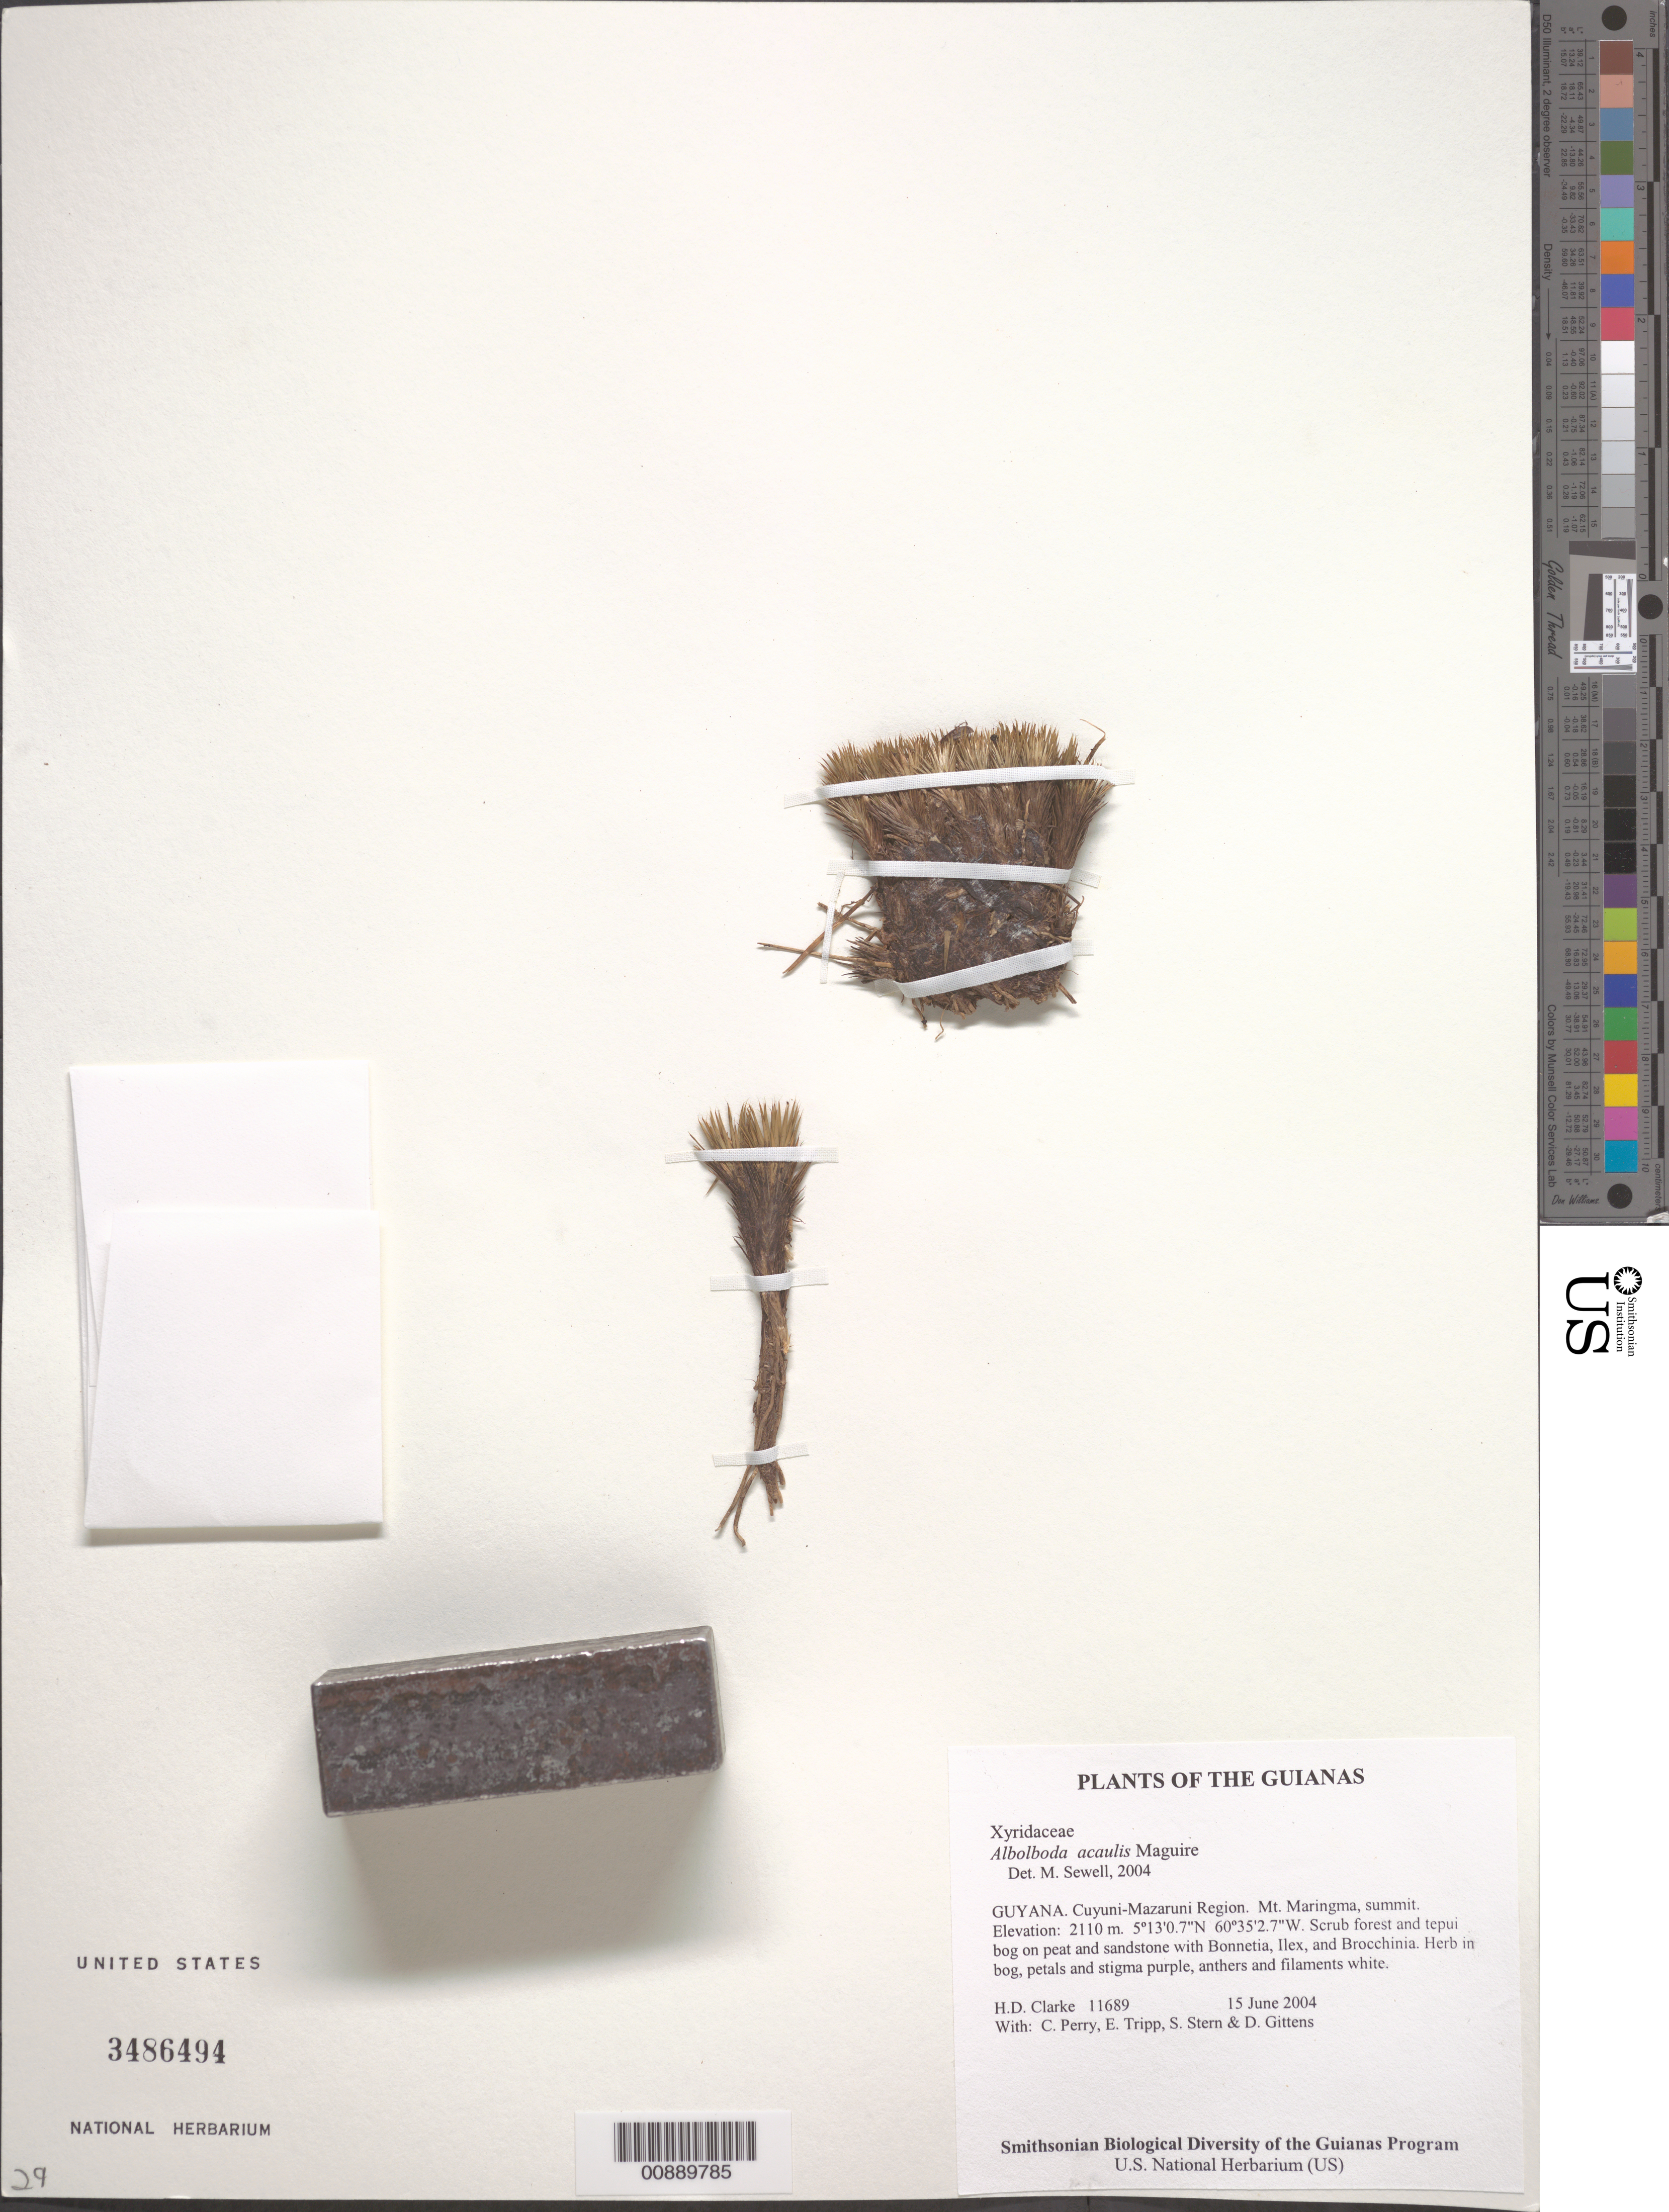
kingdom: Plantae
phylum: Tracheophyta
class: Liliopsida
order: Poales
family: Xyridaceae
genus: Abolboda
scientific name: Abolboda acaulis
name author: Maguire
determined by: Sewell, M.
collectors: H. D. Clarke, C. Perry, E. Tripp, S. R. Stern & D. Gittens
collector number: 11689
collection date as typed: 15 June 2004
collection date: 2004-06-15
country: Guyana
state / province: Cuyuni-Mazaruni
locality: Mt. Maringma, summit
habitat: Scrub forest and tepui bog on peat and sandstone with Bonnetia, Ilex, and Brocchinia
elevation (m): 2110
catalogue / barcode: US 3486494